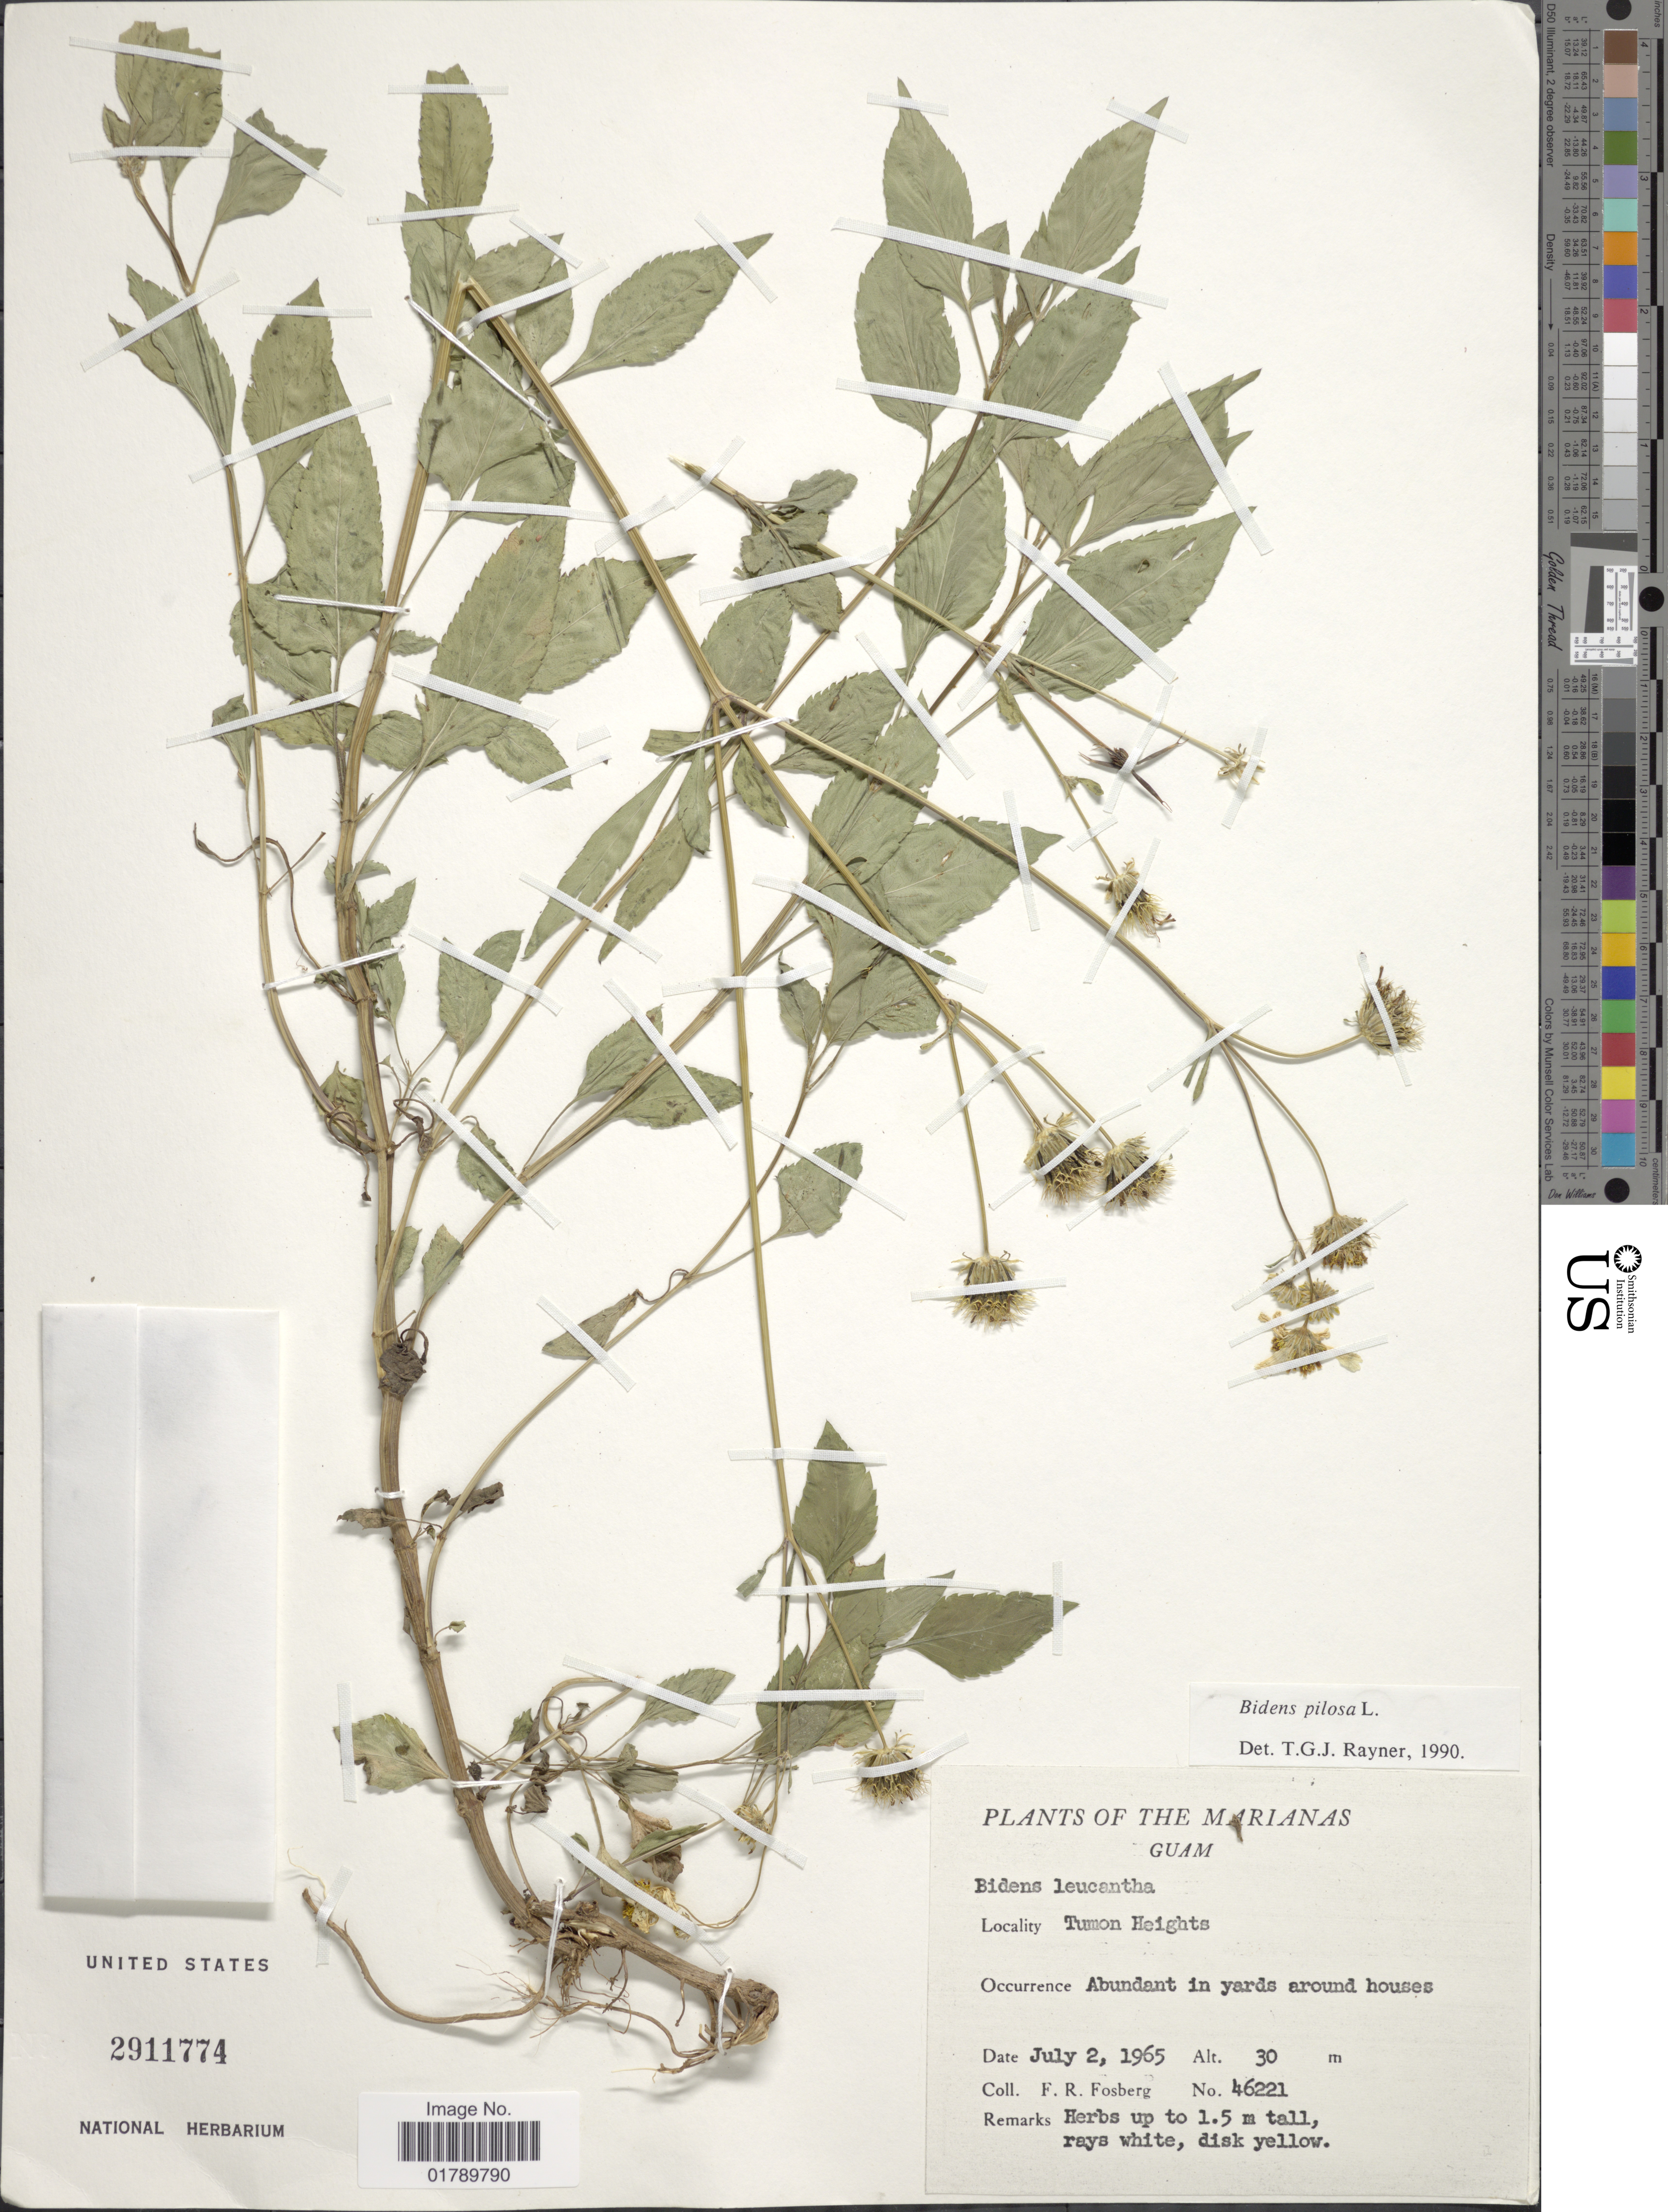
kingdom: Plantae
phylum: Tracheophyta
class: Magnoliopsida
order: Asterales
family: Asteraceae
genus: Bidens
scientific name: Bidens pilosa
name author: L.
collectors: F. R. Fosberg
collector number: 46221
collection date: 1965-07-02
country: Guam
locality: Tumon Heights. The Marianas.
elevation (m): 30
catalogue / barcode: US 2911774